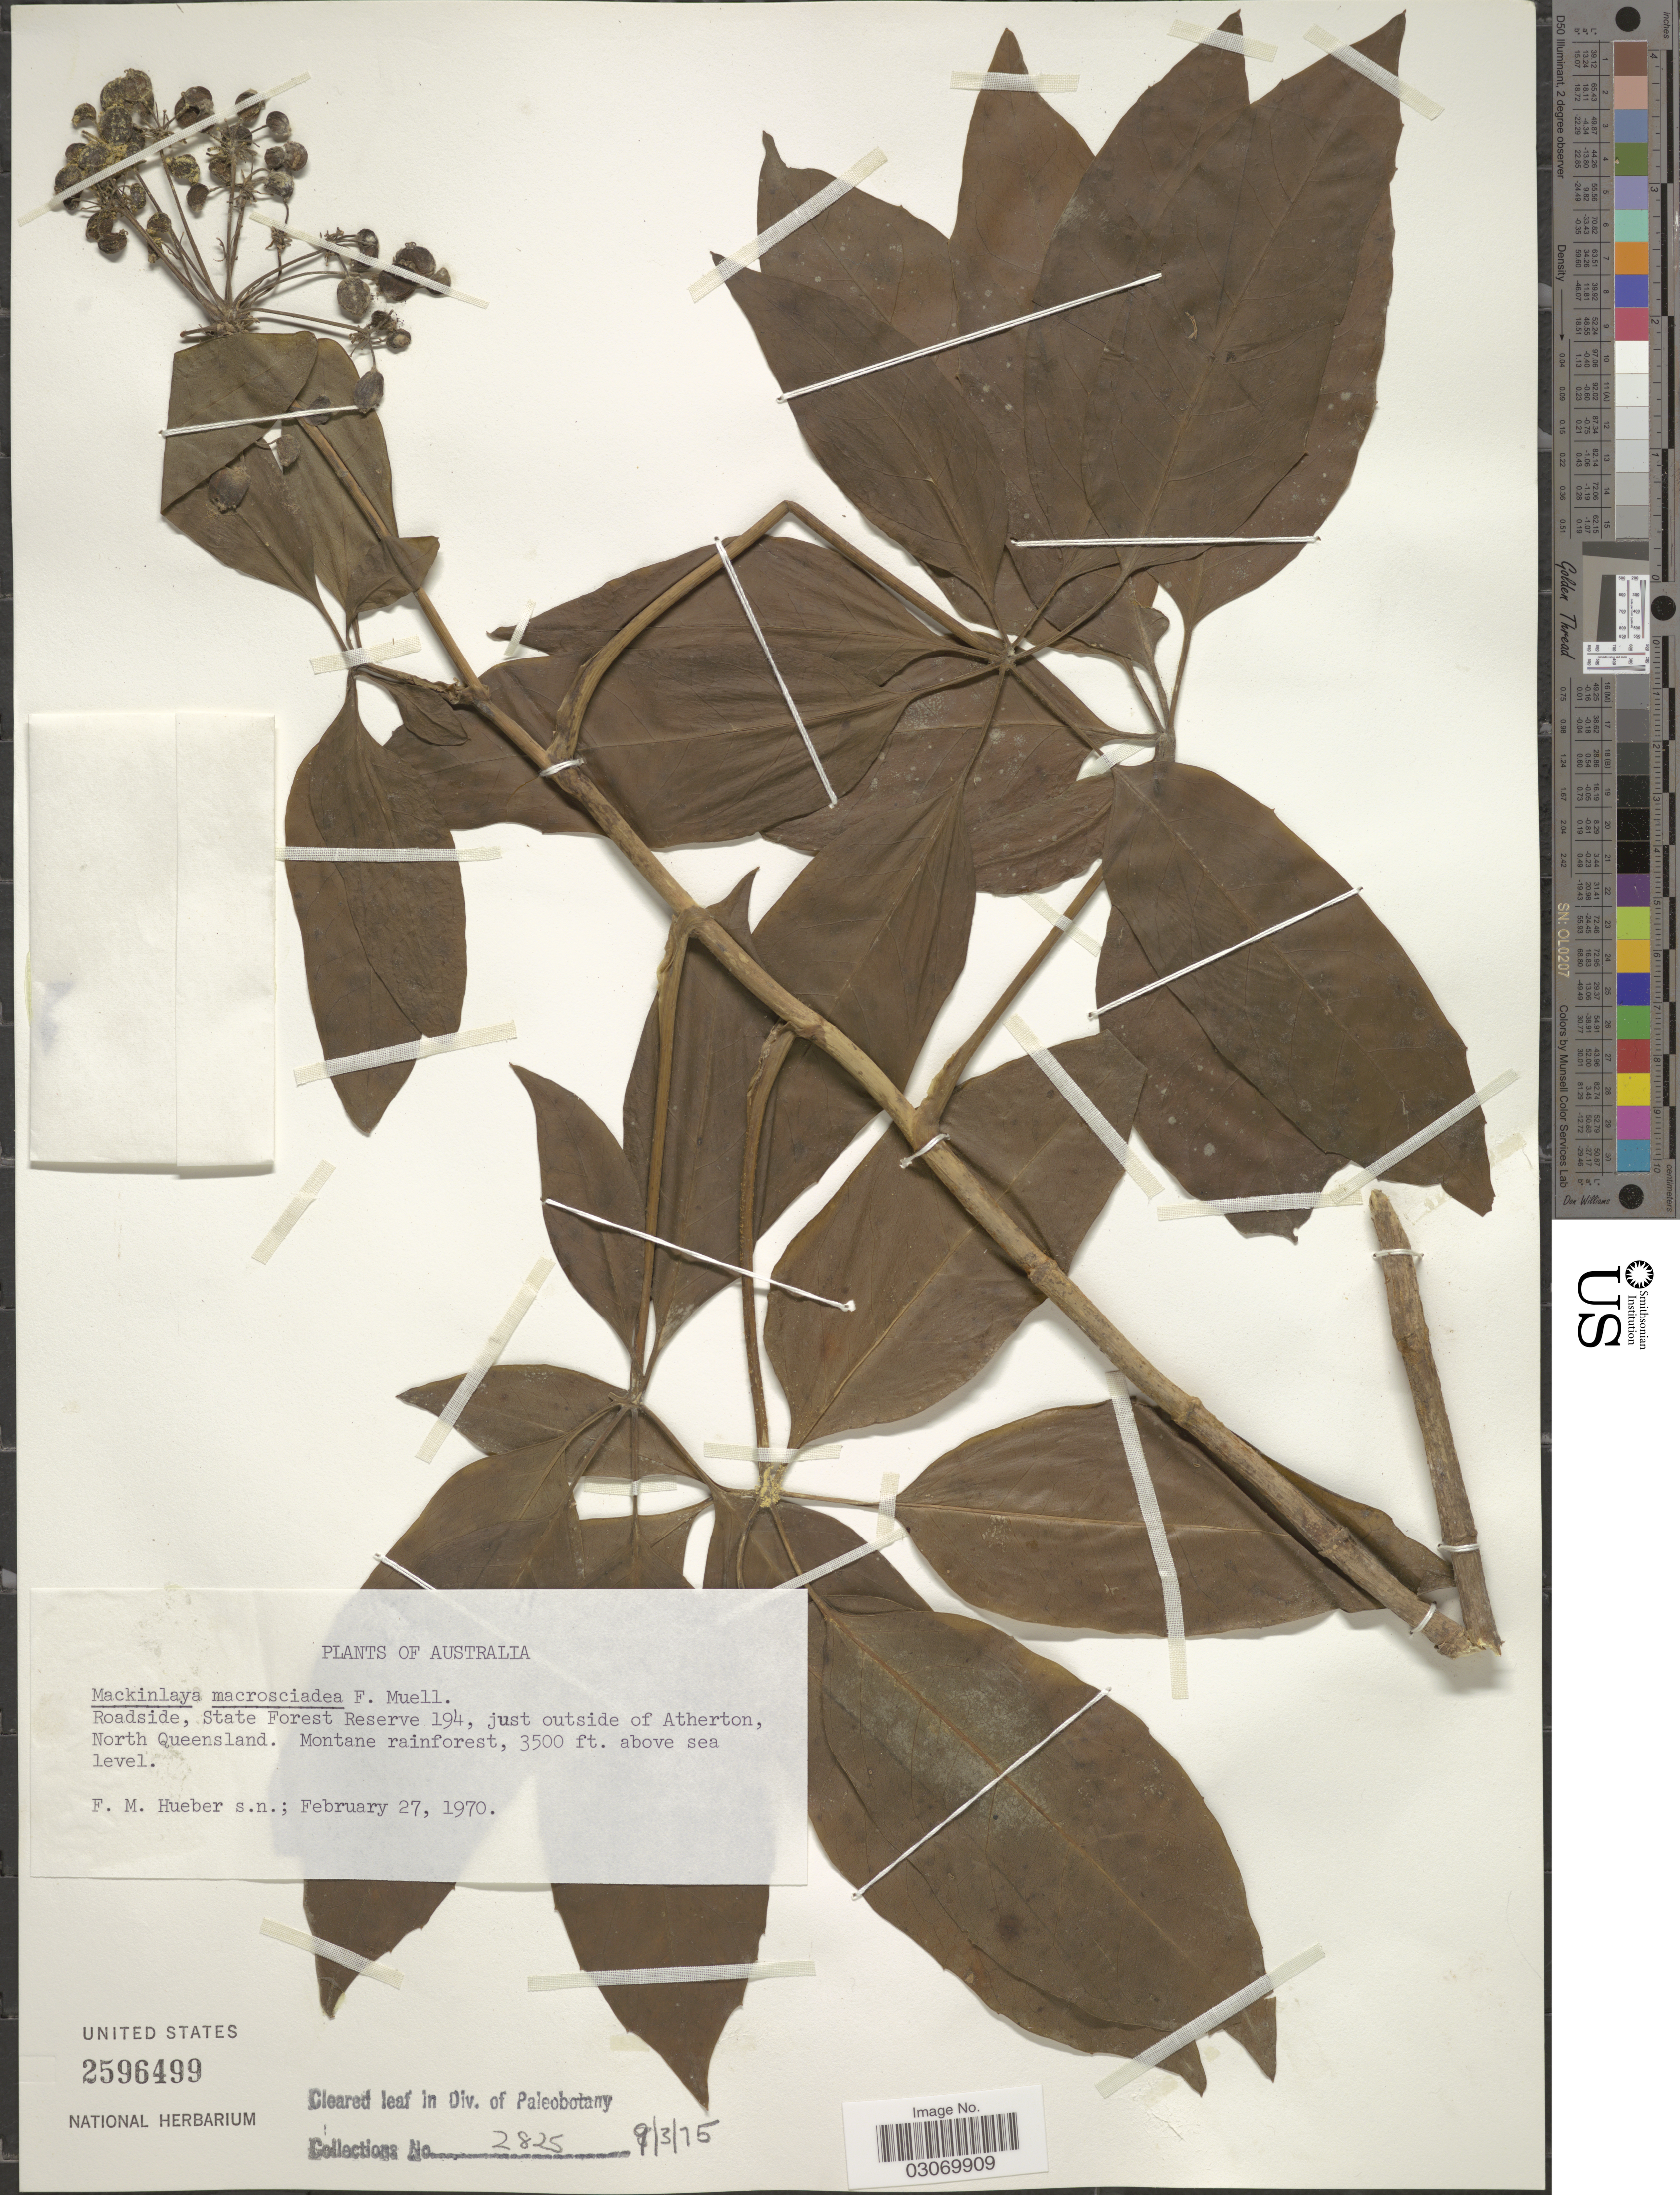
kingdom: Plantae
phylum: Tracheophyta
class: Magnoliopsida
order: Apiales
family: Apiaceae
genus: Mackinlaya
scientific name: Mackinlaya macrosciadea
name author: (F. Muell.) F. Muell.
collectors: F. Hueber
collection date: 1970-02-27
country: Australia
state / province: Queensland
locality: Roadside, State Forest Reserve 194, just outside of Atherton, North Queensland, Montane rainforest.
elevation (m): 1067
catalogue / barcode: US 2596499